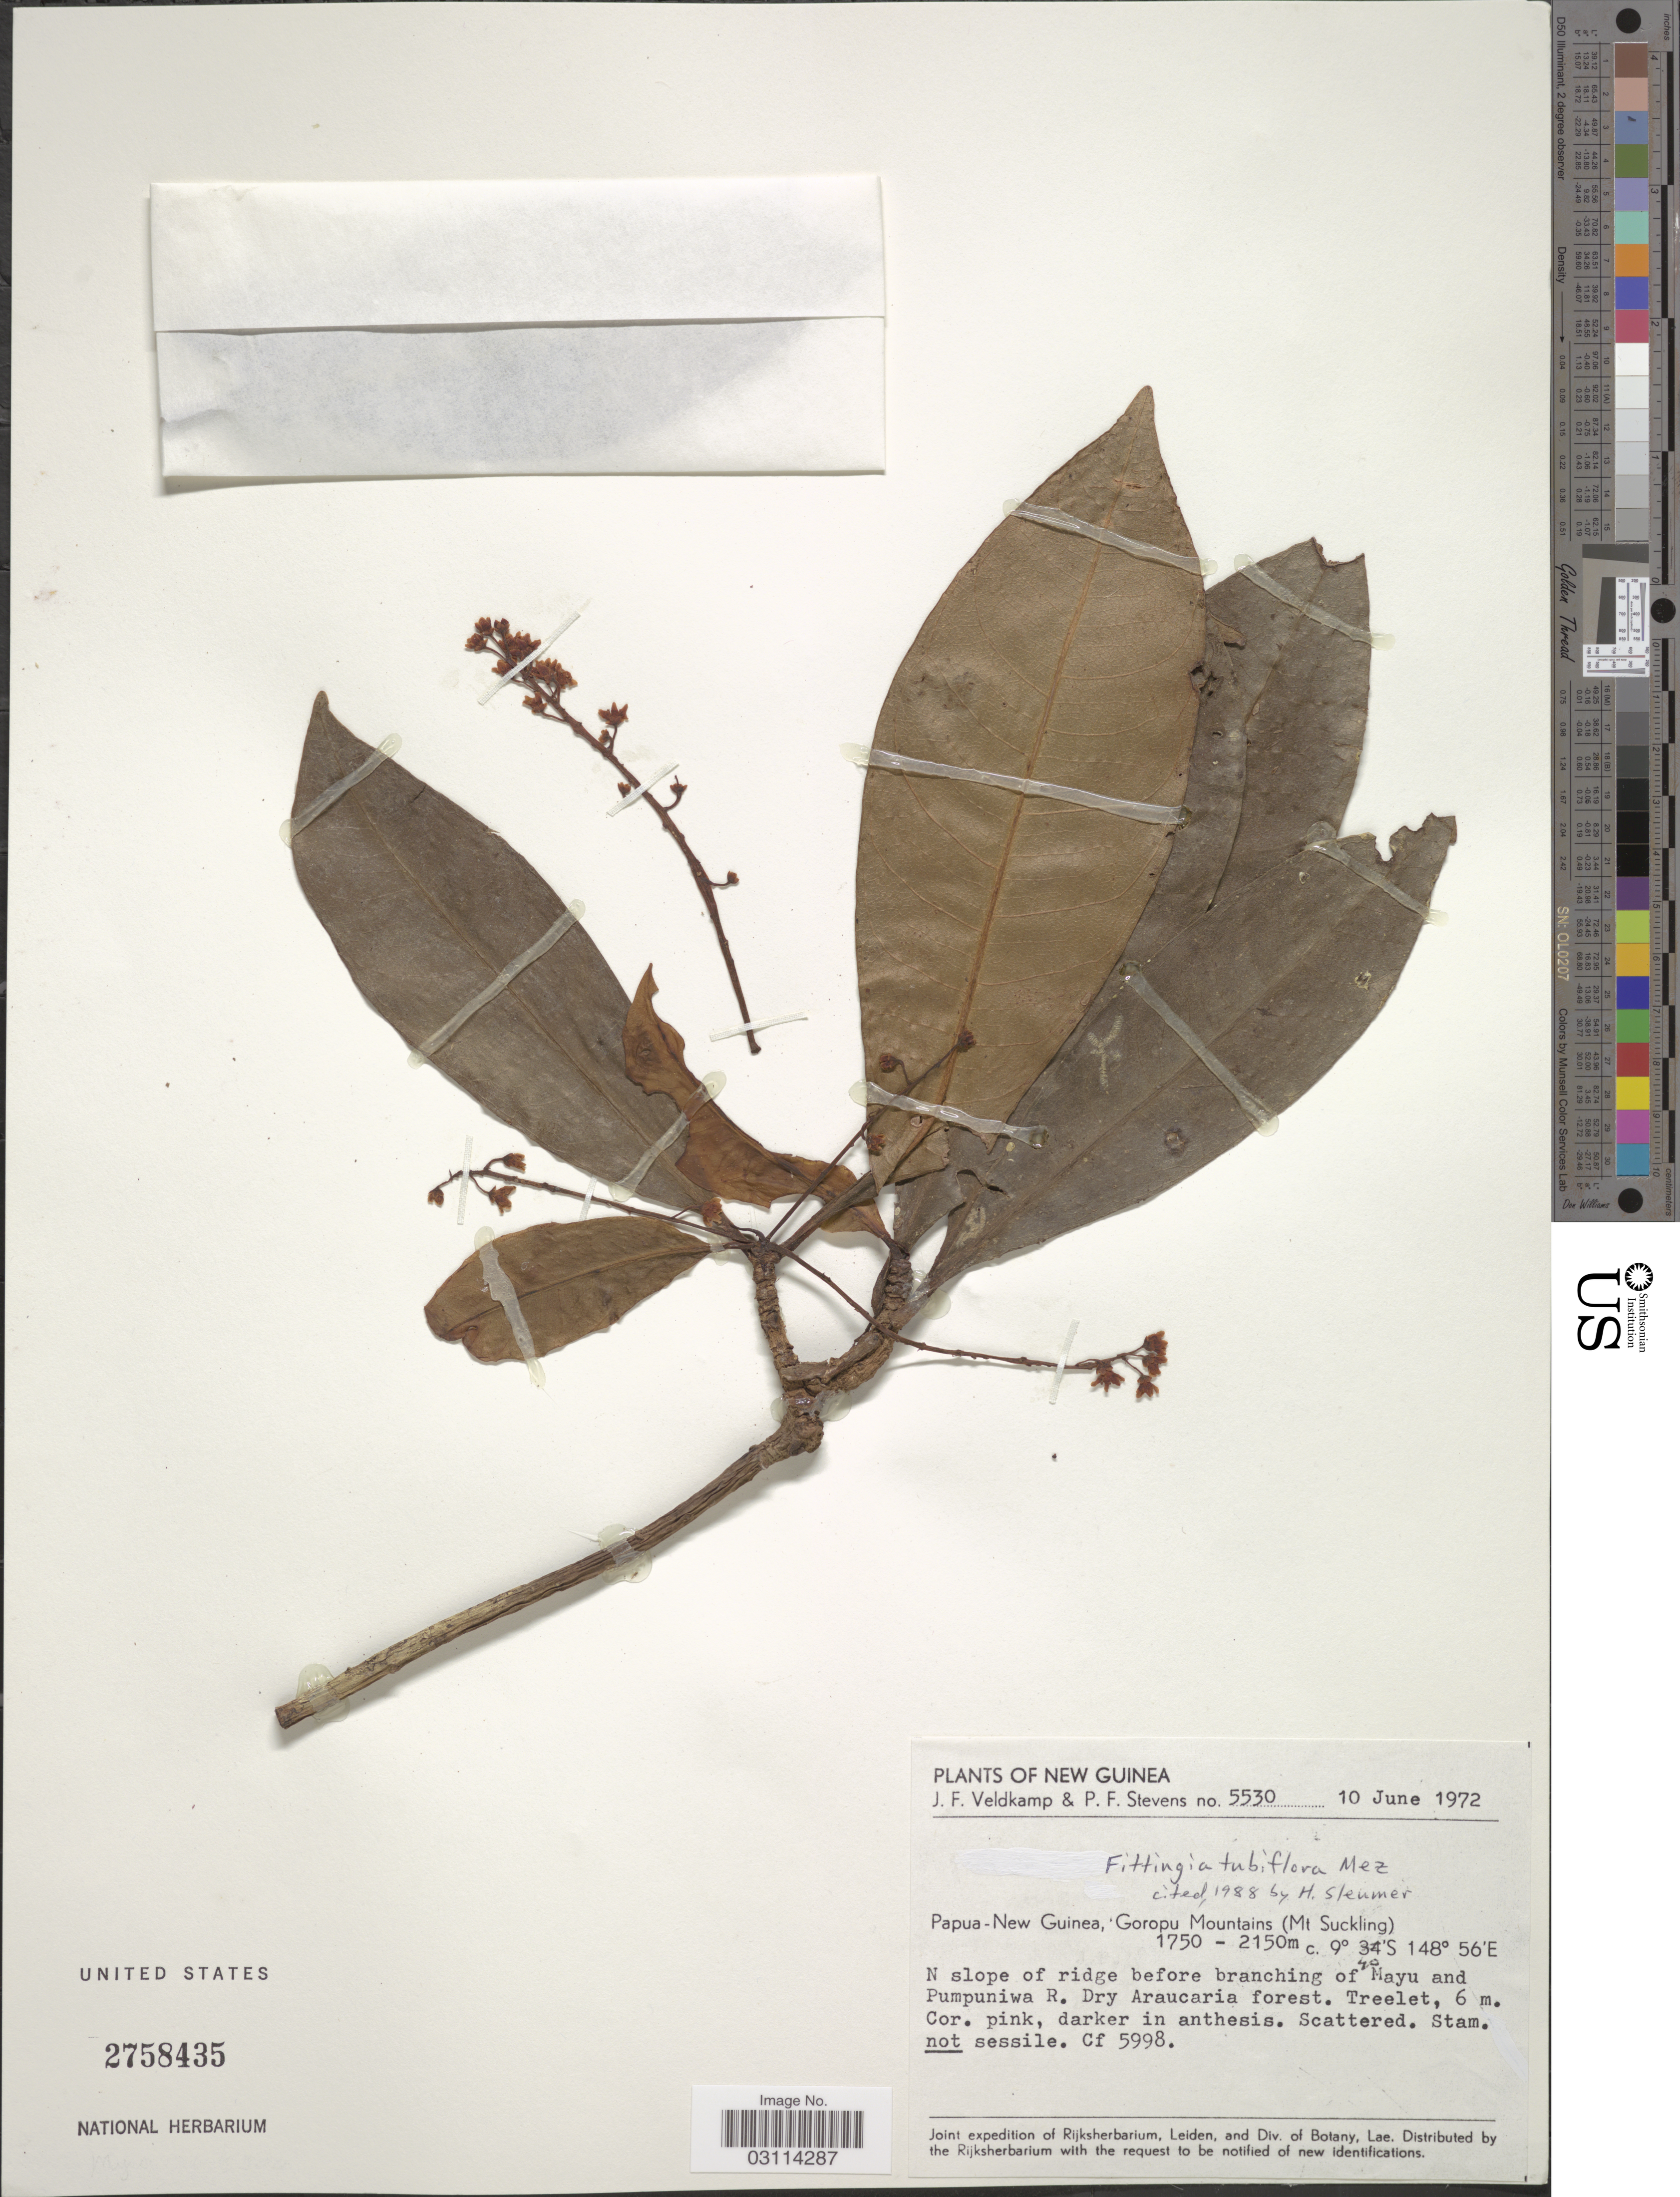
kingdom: Plantae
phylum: Tracheophyta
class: Magnoliopsida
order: Ericales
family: Primulaceae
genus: Fittingia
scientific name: Fittingia tubiflora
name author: Mez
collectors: J. F. Veldkamp & P. F. Stevens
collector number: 5530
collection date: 1972-06-10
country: Papua New Guinea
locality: New Guinea. Goropu Mountains (Mt. Suckling). N slope of ridge before branching of Mayu and Pumpuniwa R.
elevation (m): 1750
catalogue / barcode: US 2758435